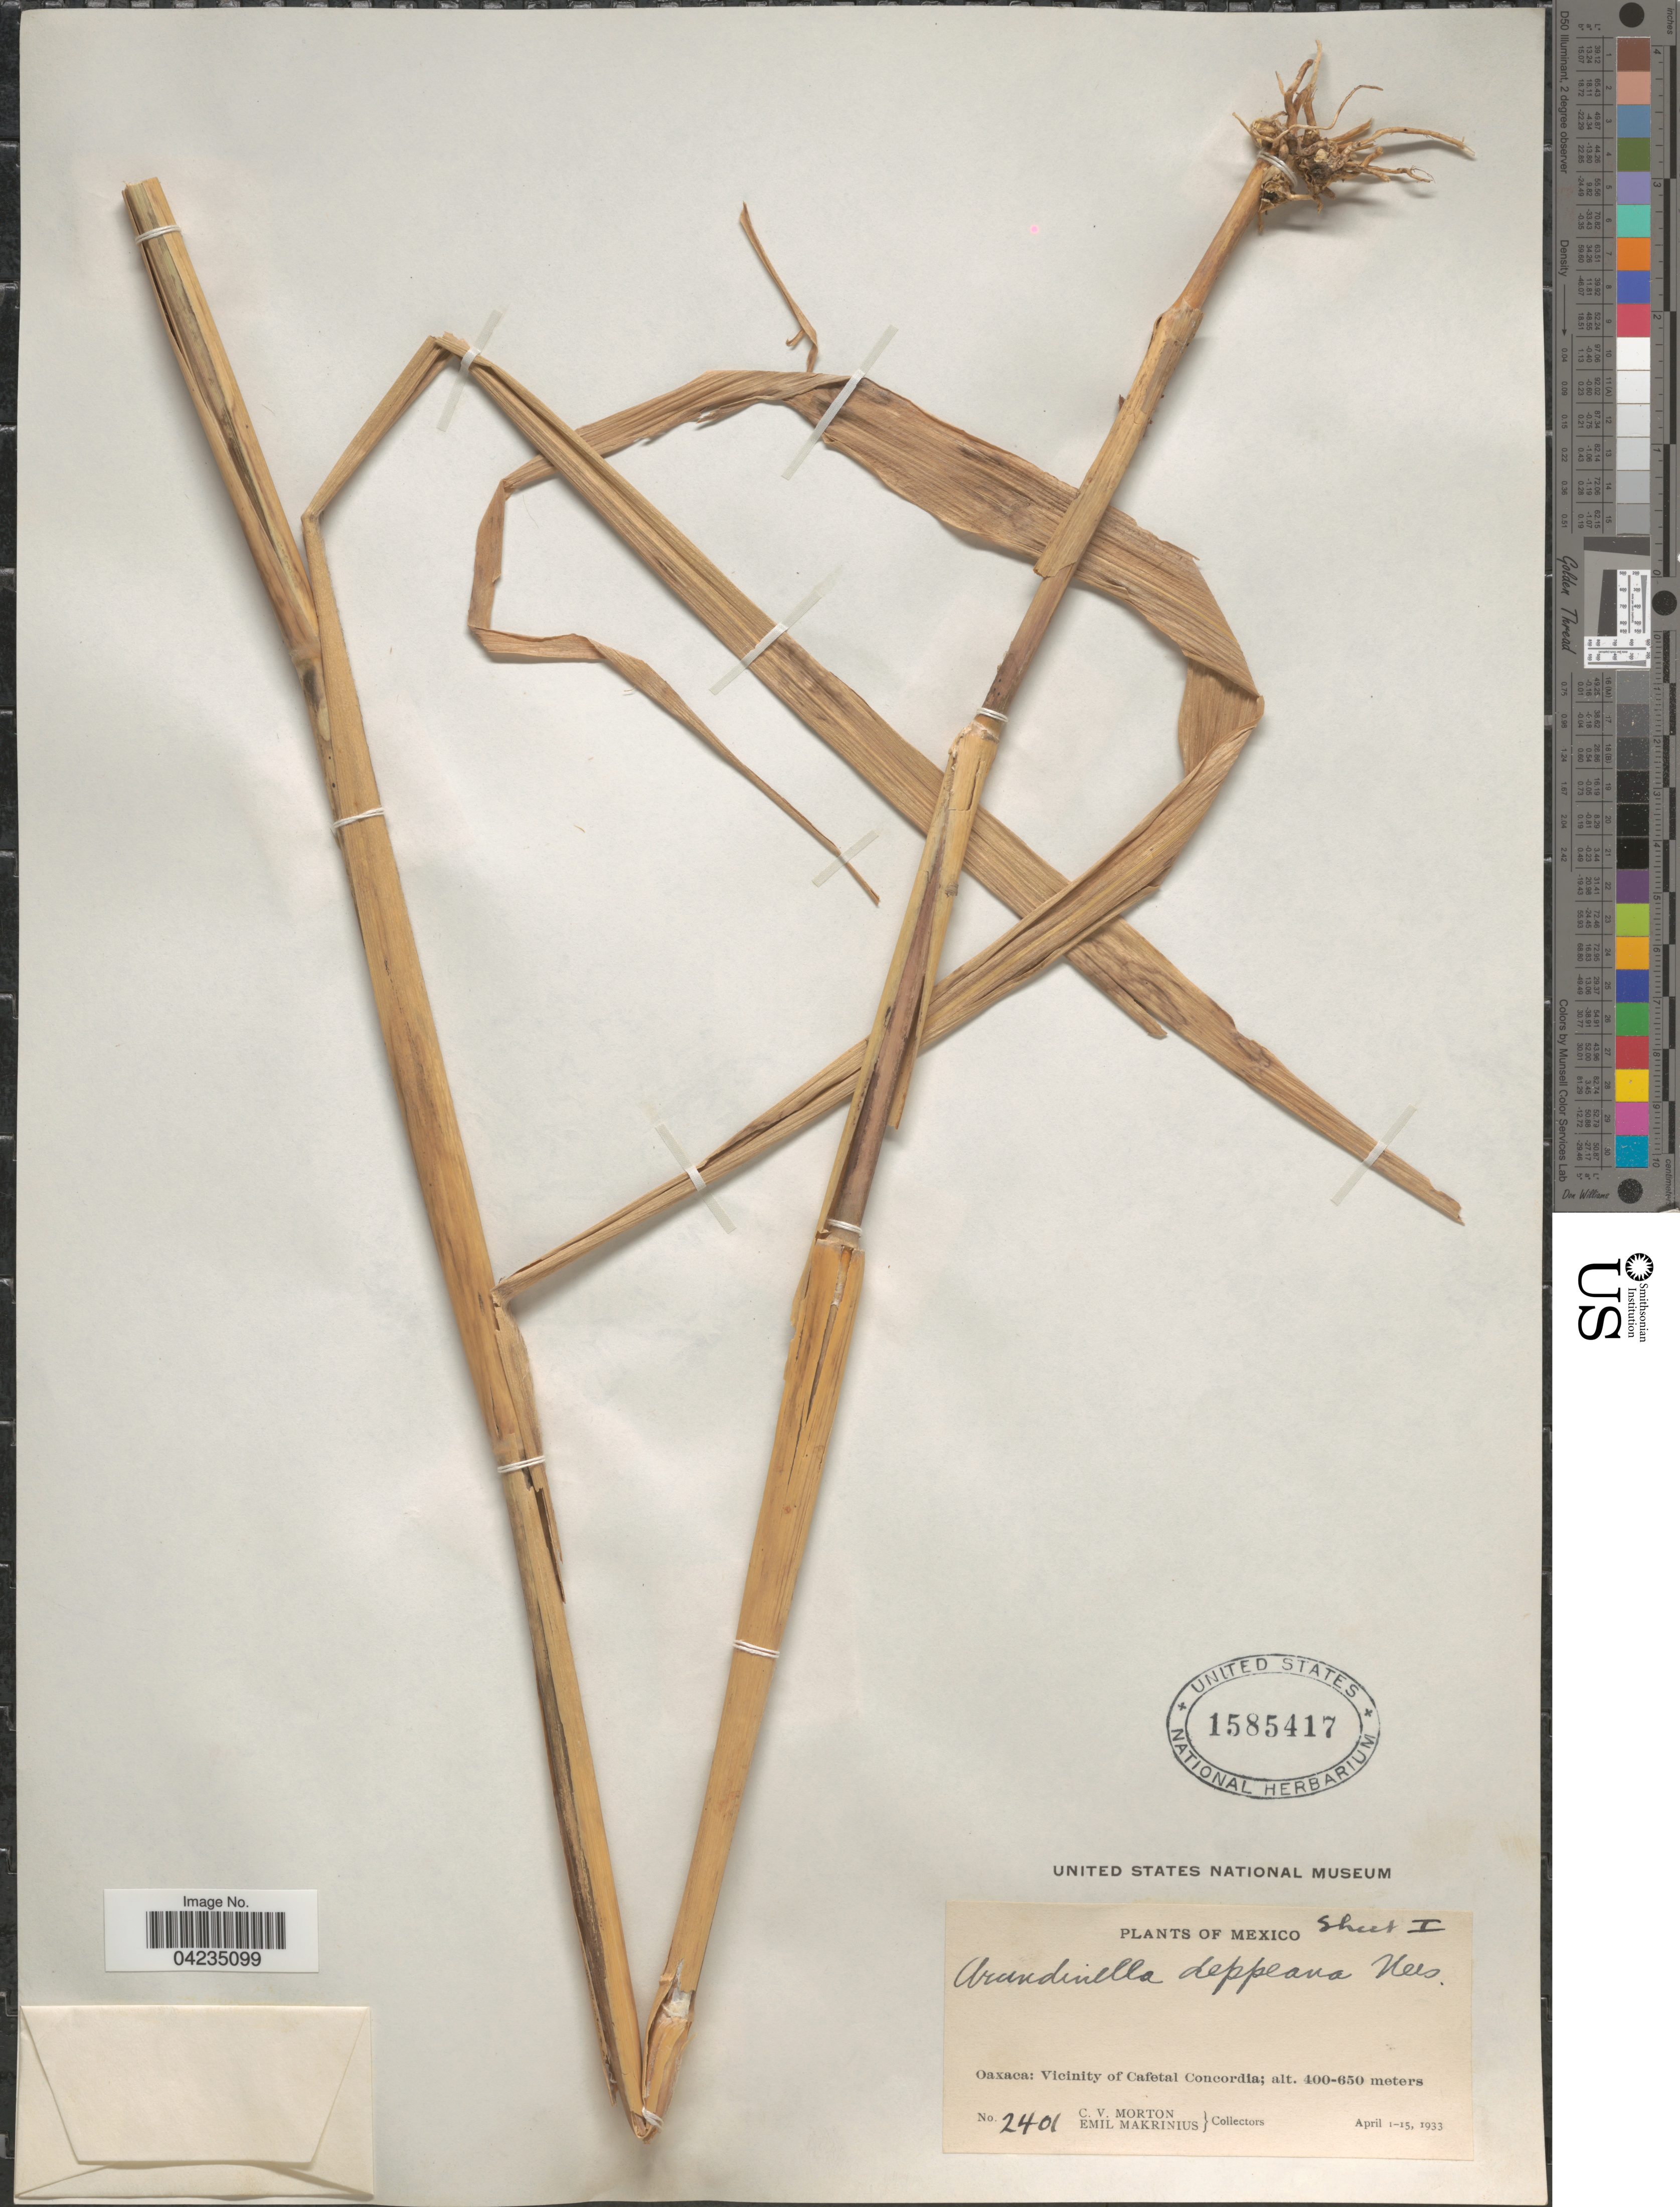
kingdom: Plantae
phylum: Tracheophyta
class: Liliopsida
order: Poales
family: Poaceae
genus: Arundinella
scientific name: Arundinella deppeana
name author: Nees ex Steud.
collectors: C. V. Morton & E. Makrinius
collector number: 2401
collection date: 1933-04-01/1933-04-15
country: Mexico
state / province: Oaxaca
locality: Vicinity of Cafetal Concordia.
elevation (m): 400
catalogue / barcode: US 1585417